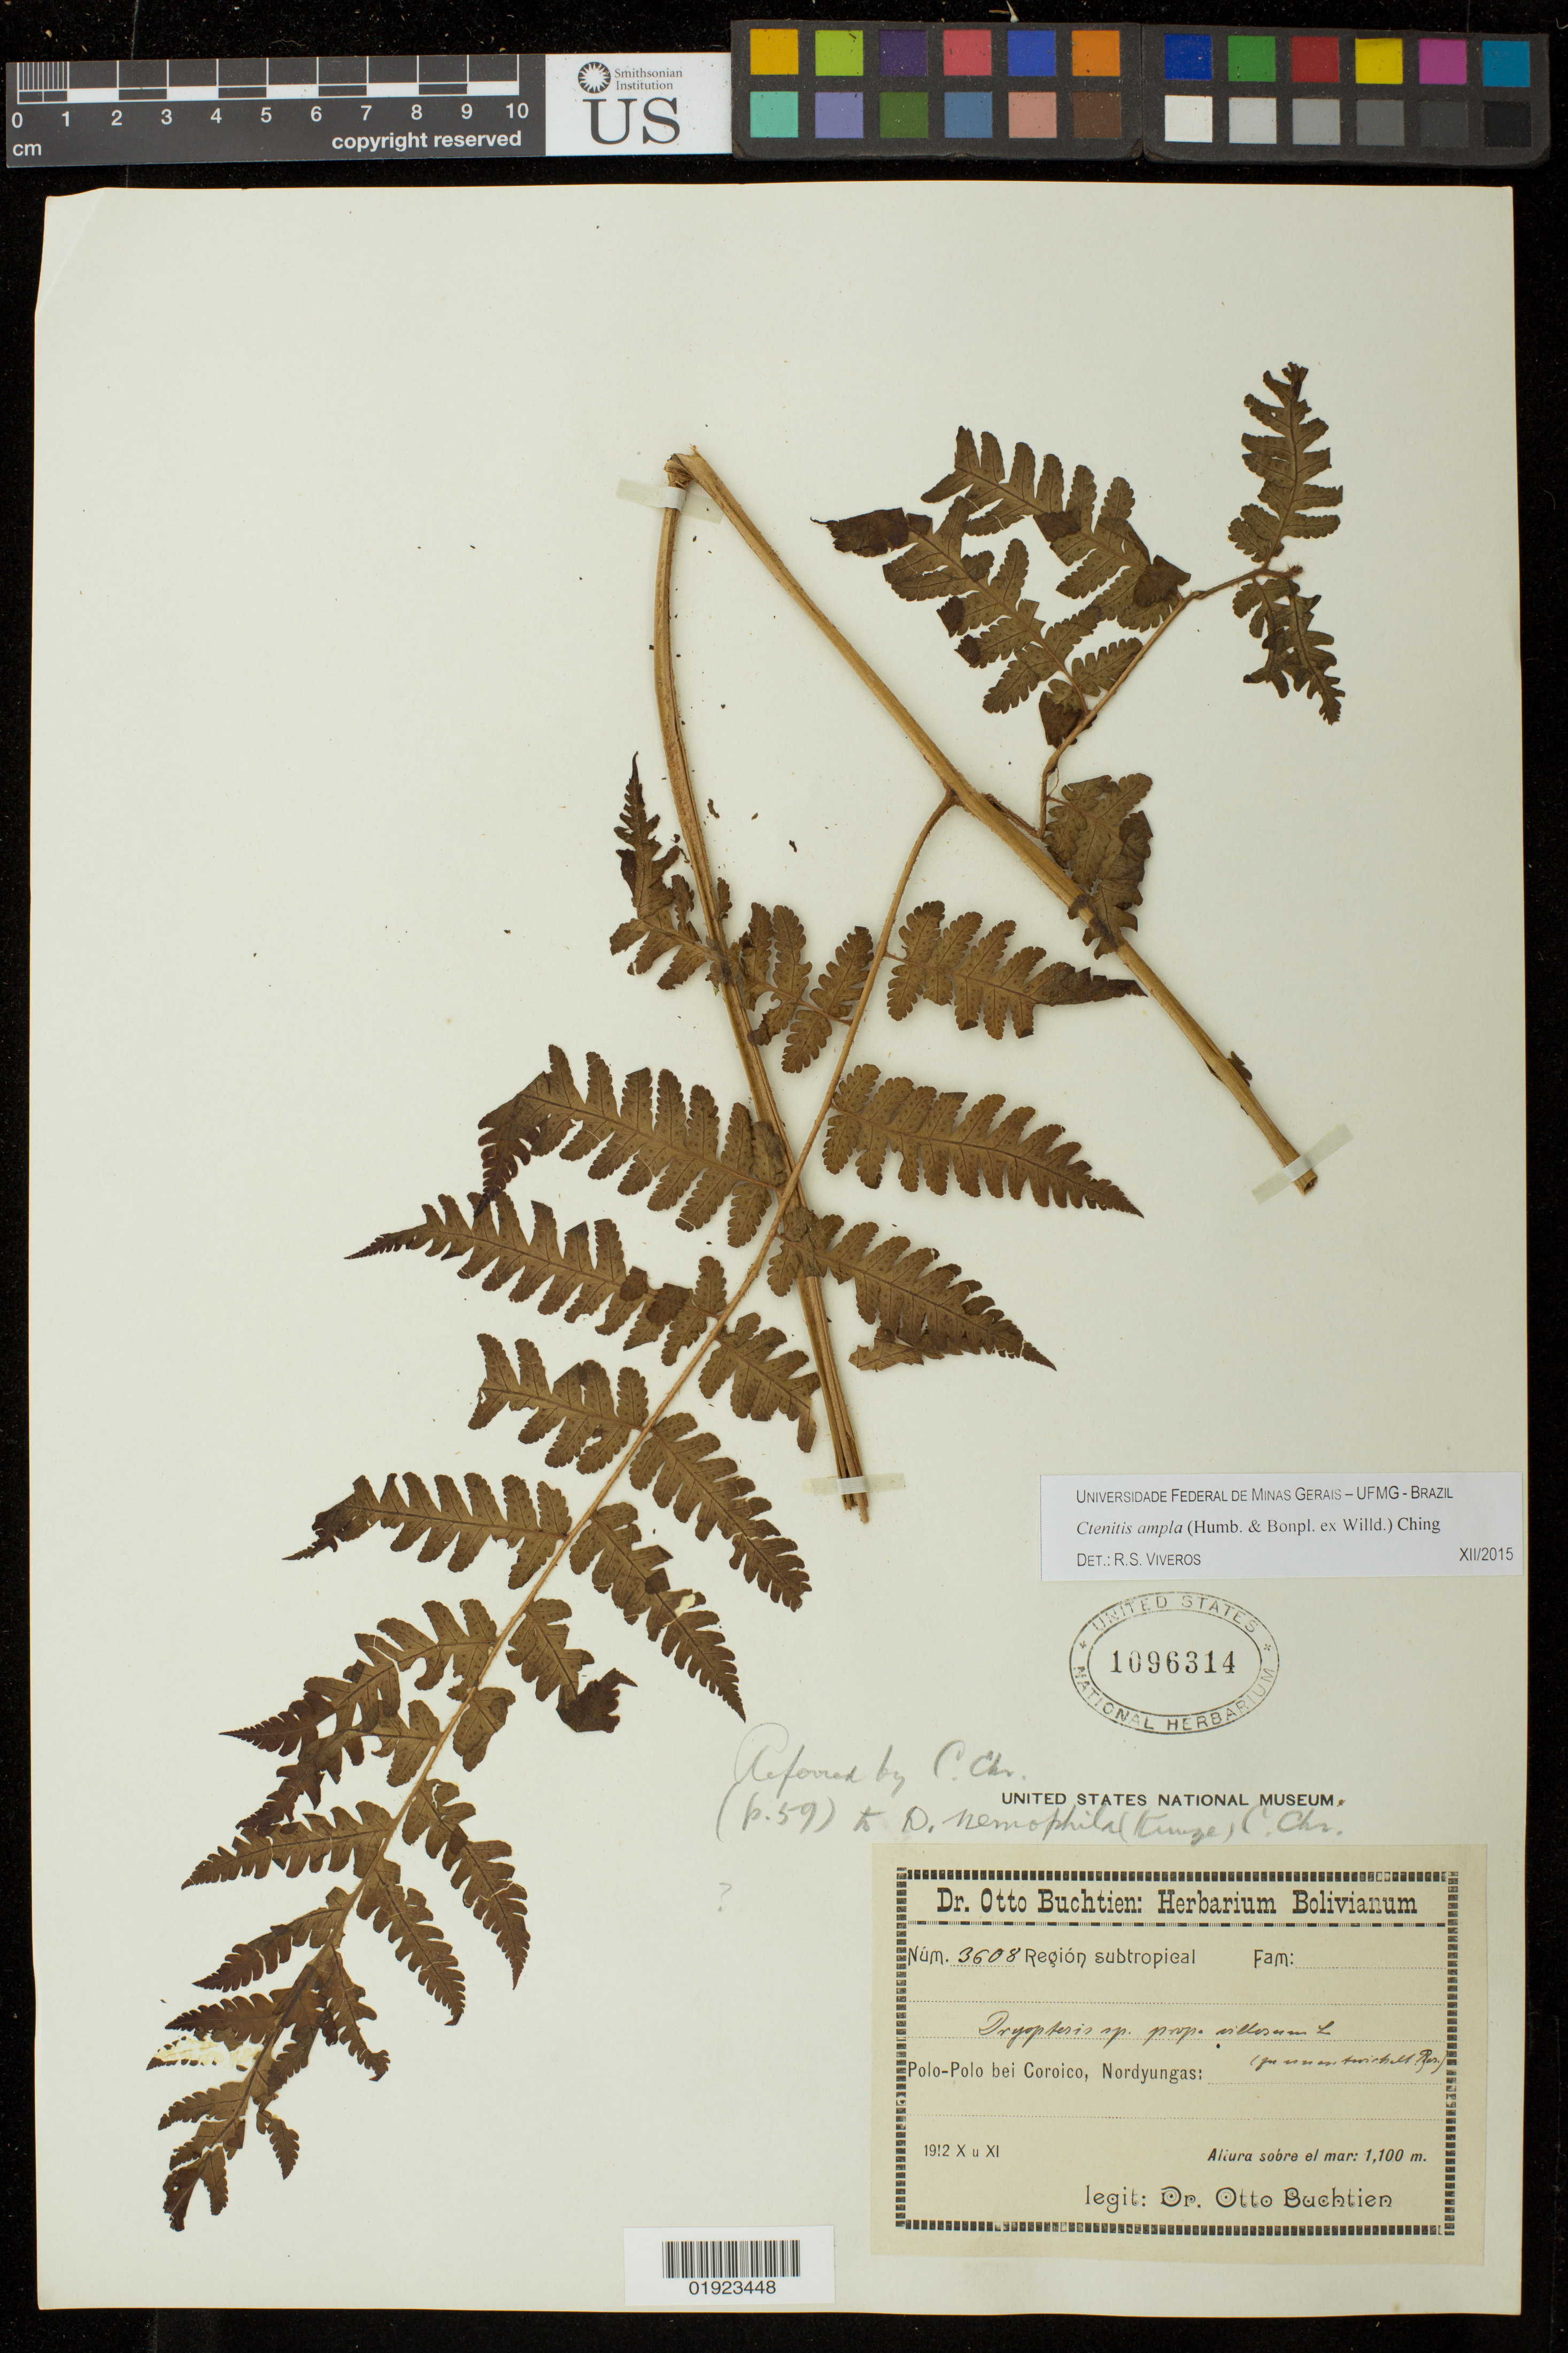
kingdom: Plantae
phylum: Tracheophyta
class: Polypodiopsida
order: Polypodiales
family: Dryopteridaceae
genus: Ctenitis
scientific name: Ctenitis ampla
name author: (Humb. & Bonpl. ex Willd.) Ching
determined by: Viveros, R. S.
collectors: O. Buchtein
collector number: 3608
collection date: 1912-10/1912-11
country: Bolivia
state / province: La Paz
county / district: Nor Yungas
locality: Polo-Polo bei Coroico.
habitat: Region subtropical.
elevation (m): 1100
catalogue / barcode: US 1096314